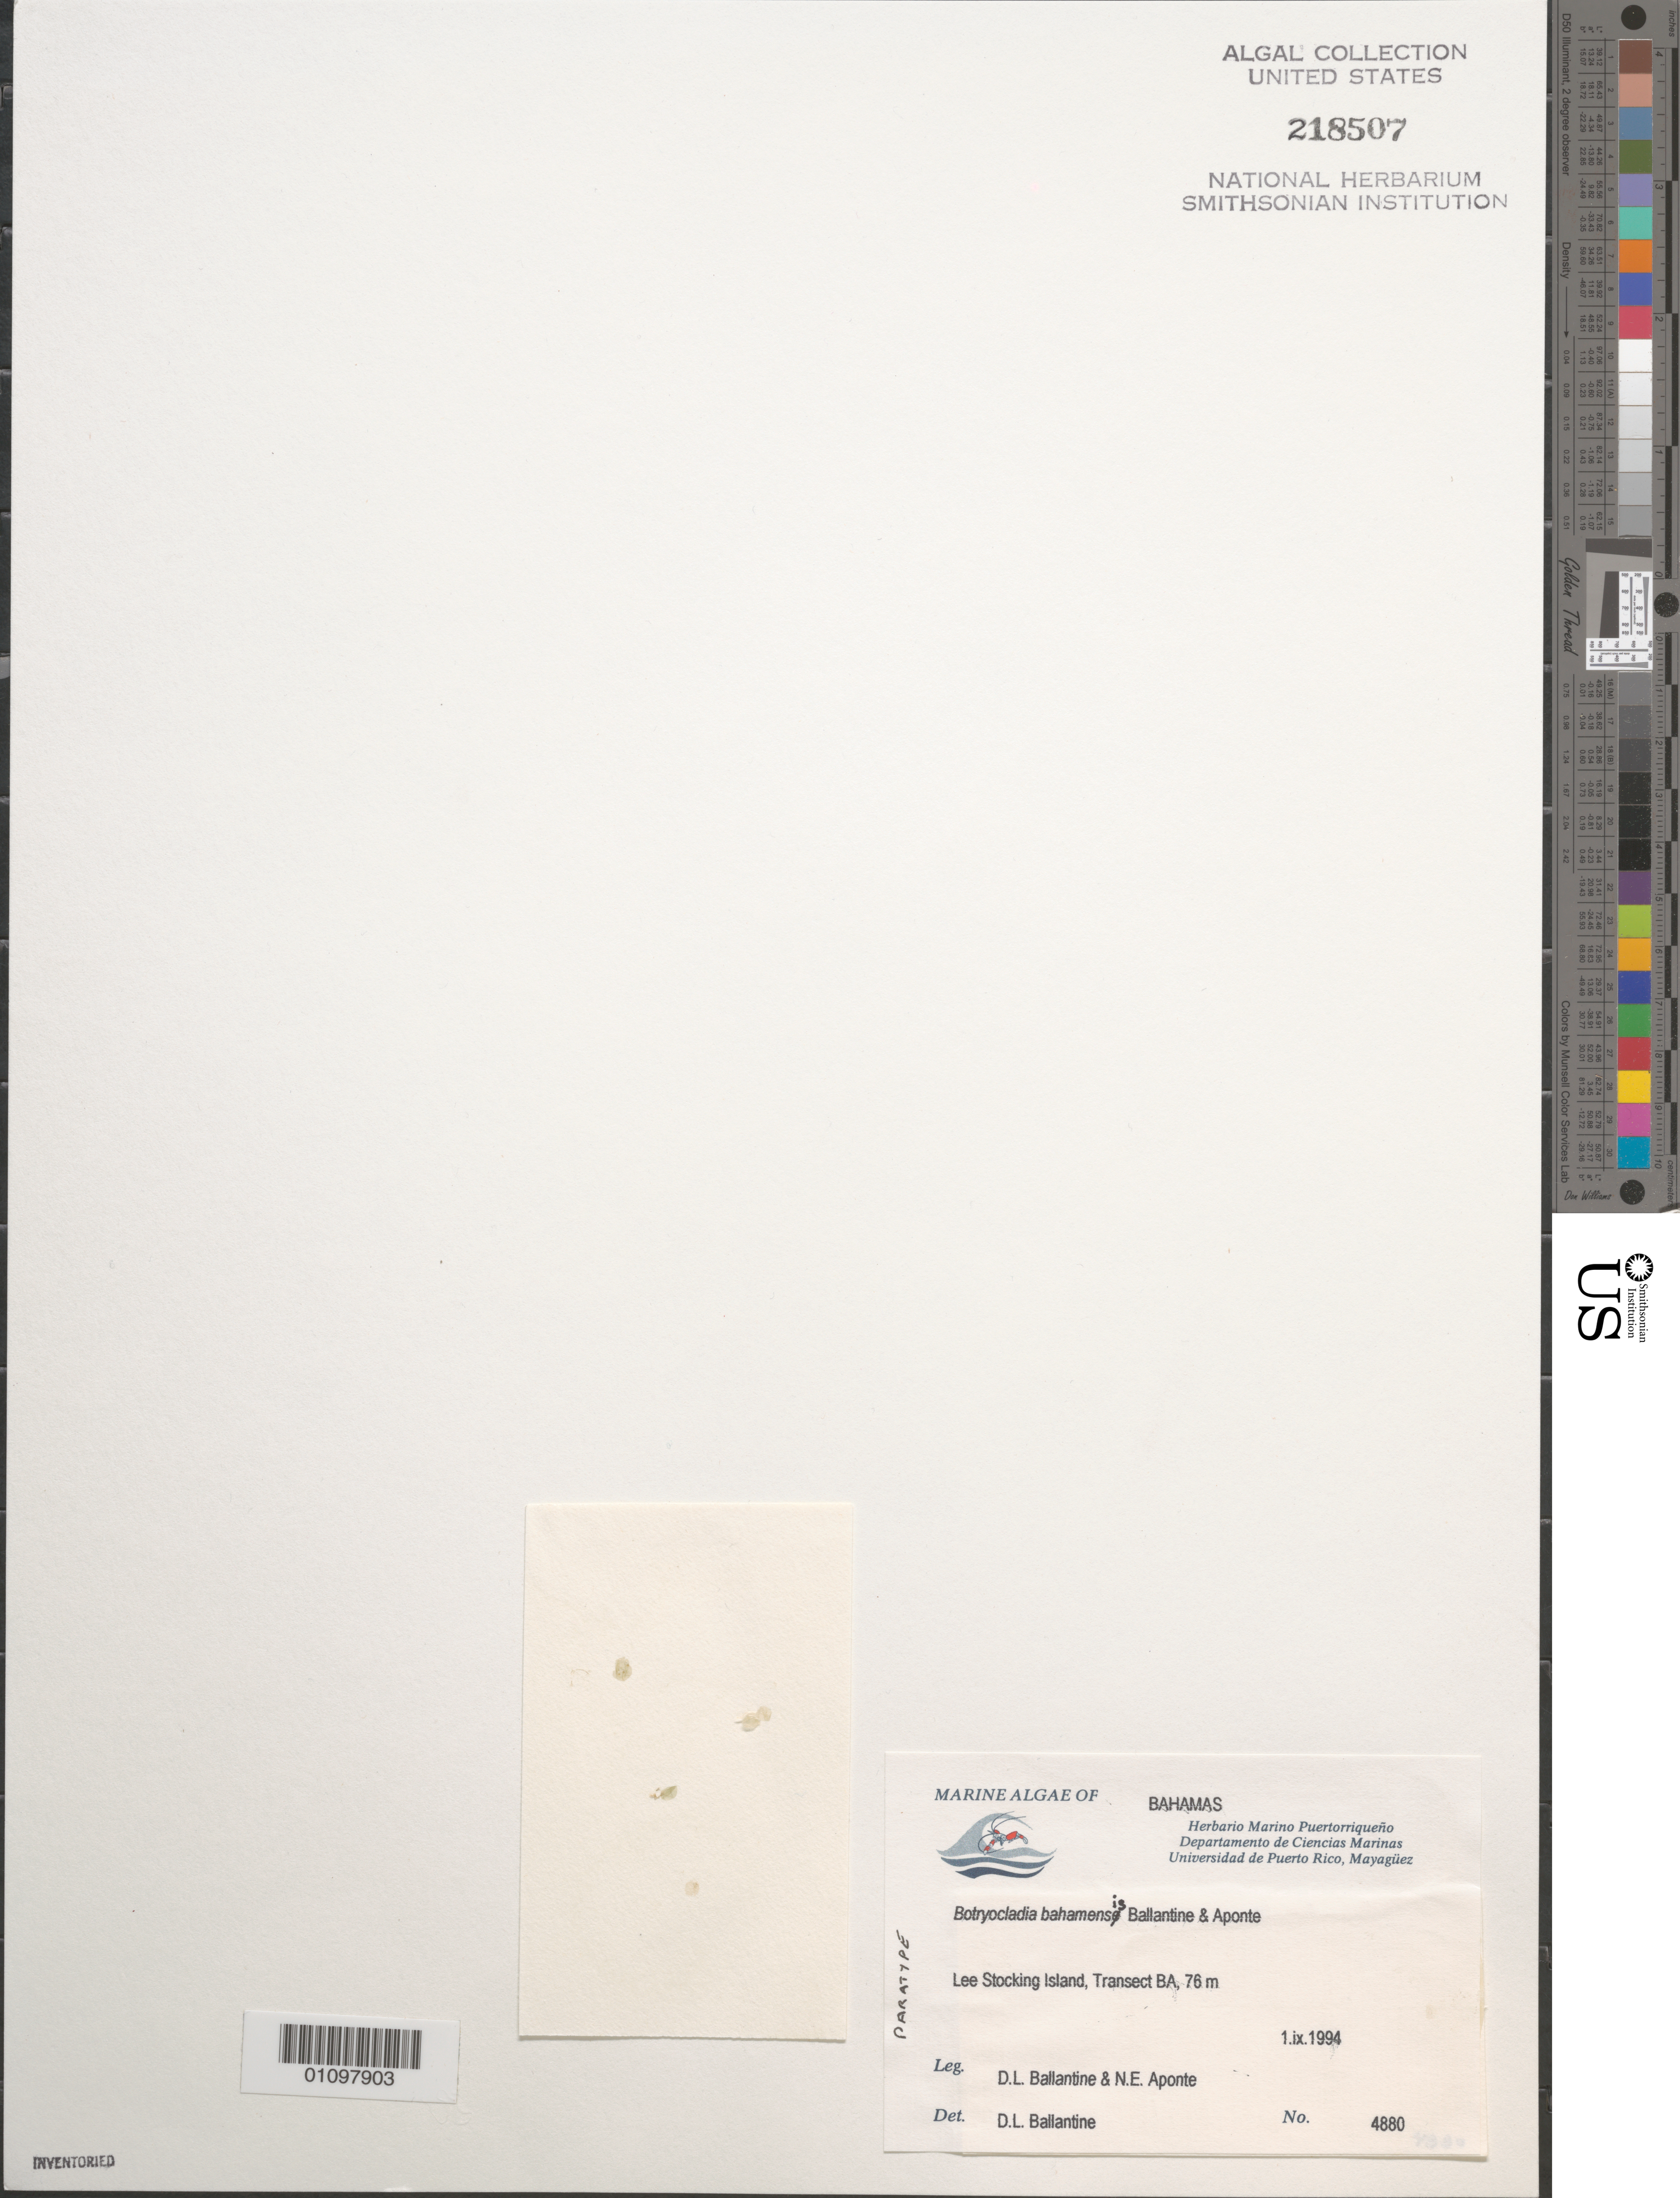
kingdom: Plantae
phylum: Rhodophyta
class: Florideophyceae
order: Rhodymeniales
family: Rhodymeniaceae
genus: Botryocladia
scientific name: Botryocladia bahamensis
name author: D.L. Ballant. & N.E.Aponte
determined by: Ballantine, D. L.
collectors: D.L. Ballantine & N. E. Aponte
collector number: DLB 4880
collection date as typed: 01 Sep 1994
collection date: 1994-09-01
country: Bahamas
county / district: Exuma District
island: Lee Stocking Island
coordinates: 23 46'78"N, 76 05'00"W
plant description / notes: Paratype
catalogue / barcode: US 218507